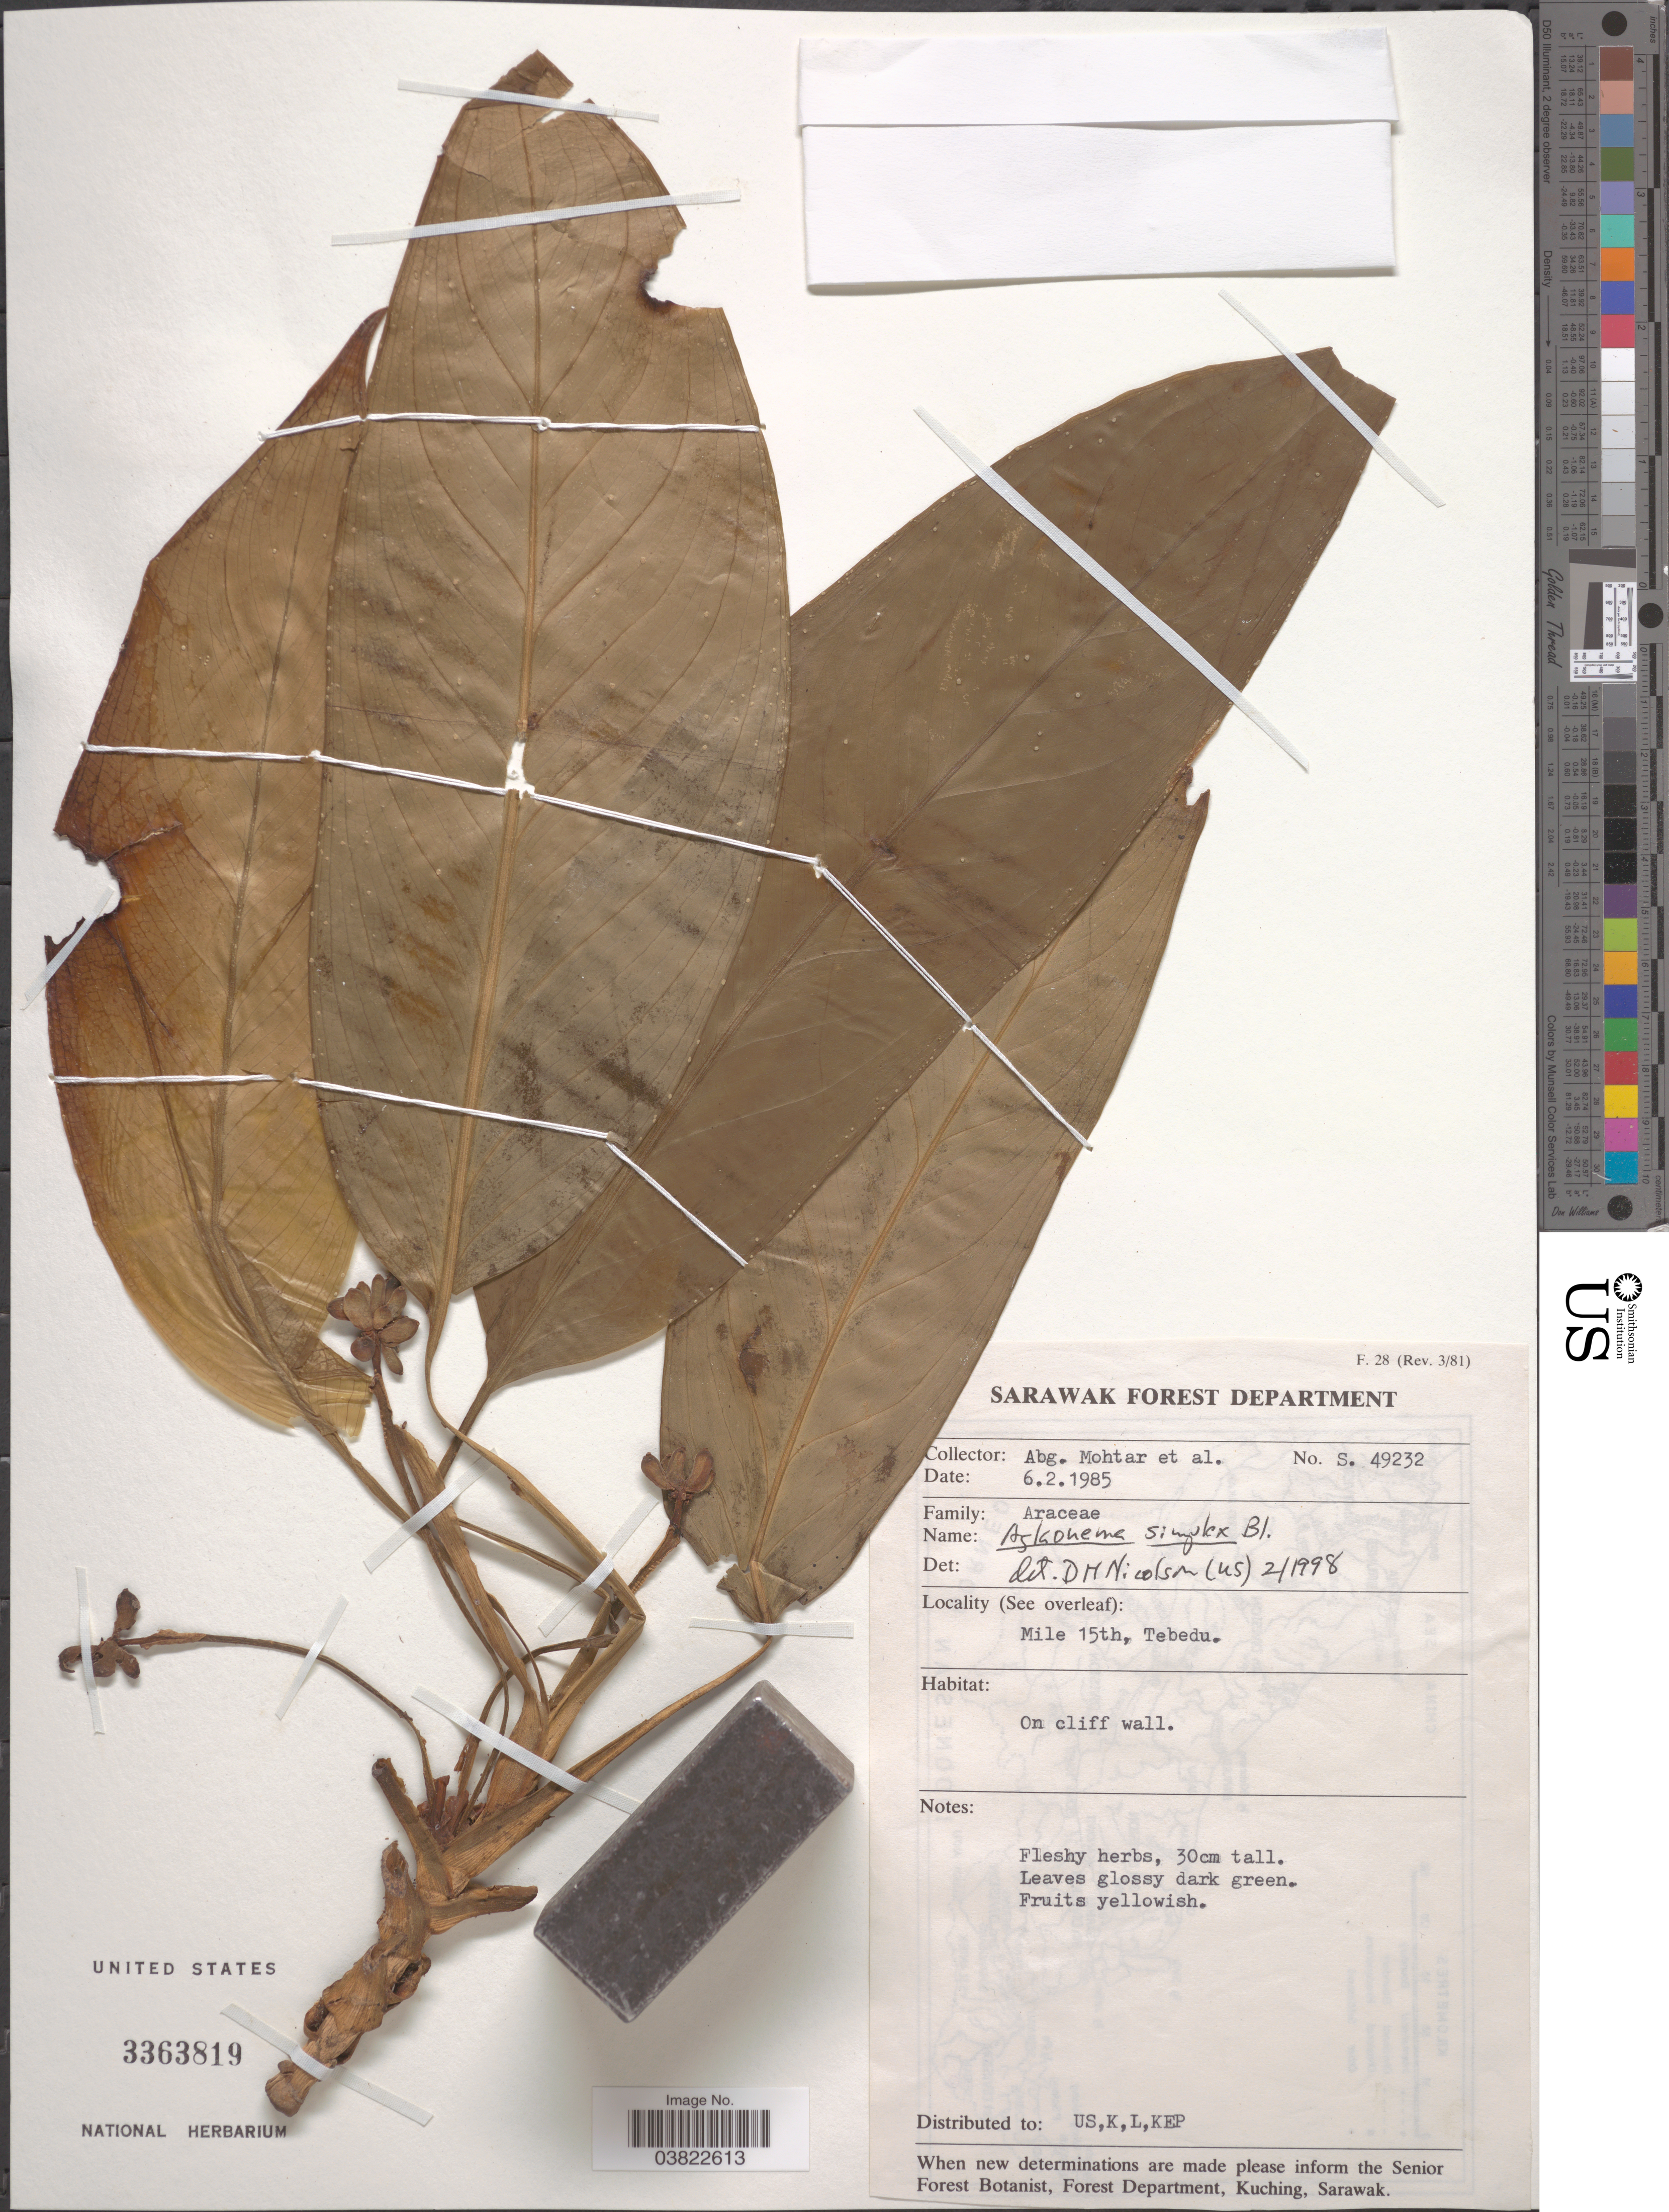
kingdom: Plantae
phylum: Tracheophyta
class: Liliopsida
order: Alismatales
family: Araceae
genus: Aglaonema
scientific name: Aglaonema simplex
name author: Blume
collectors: A. Mohtar & et al.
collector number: S.49232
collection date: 1985-02-06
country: Malaysia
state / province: Sarawak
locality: Mile 15th, Tebedu.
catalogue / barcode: US 3363819